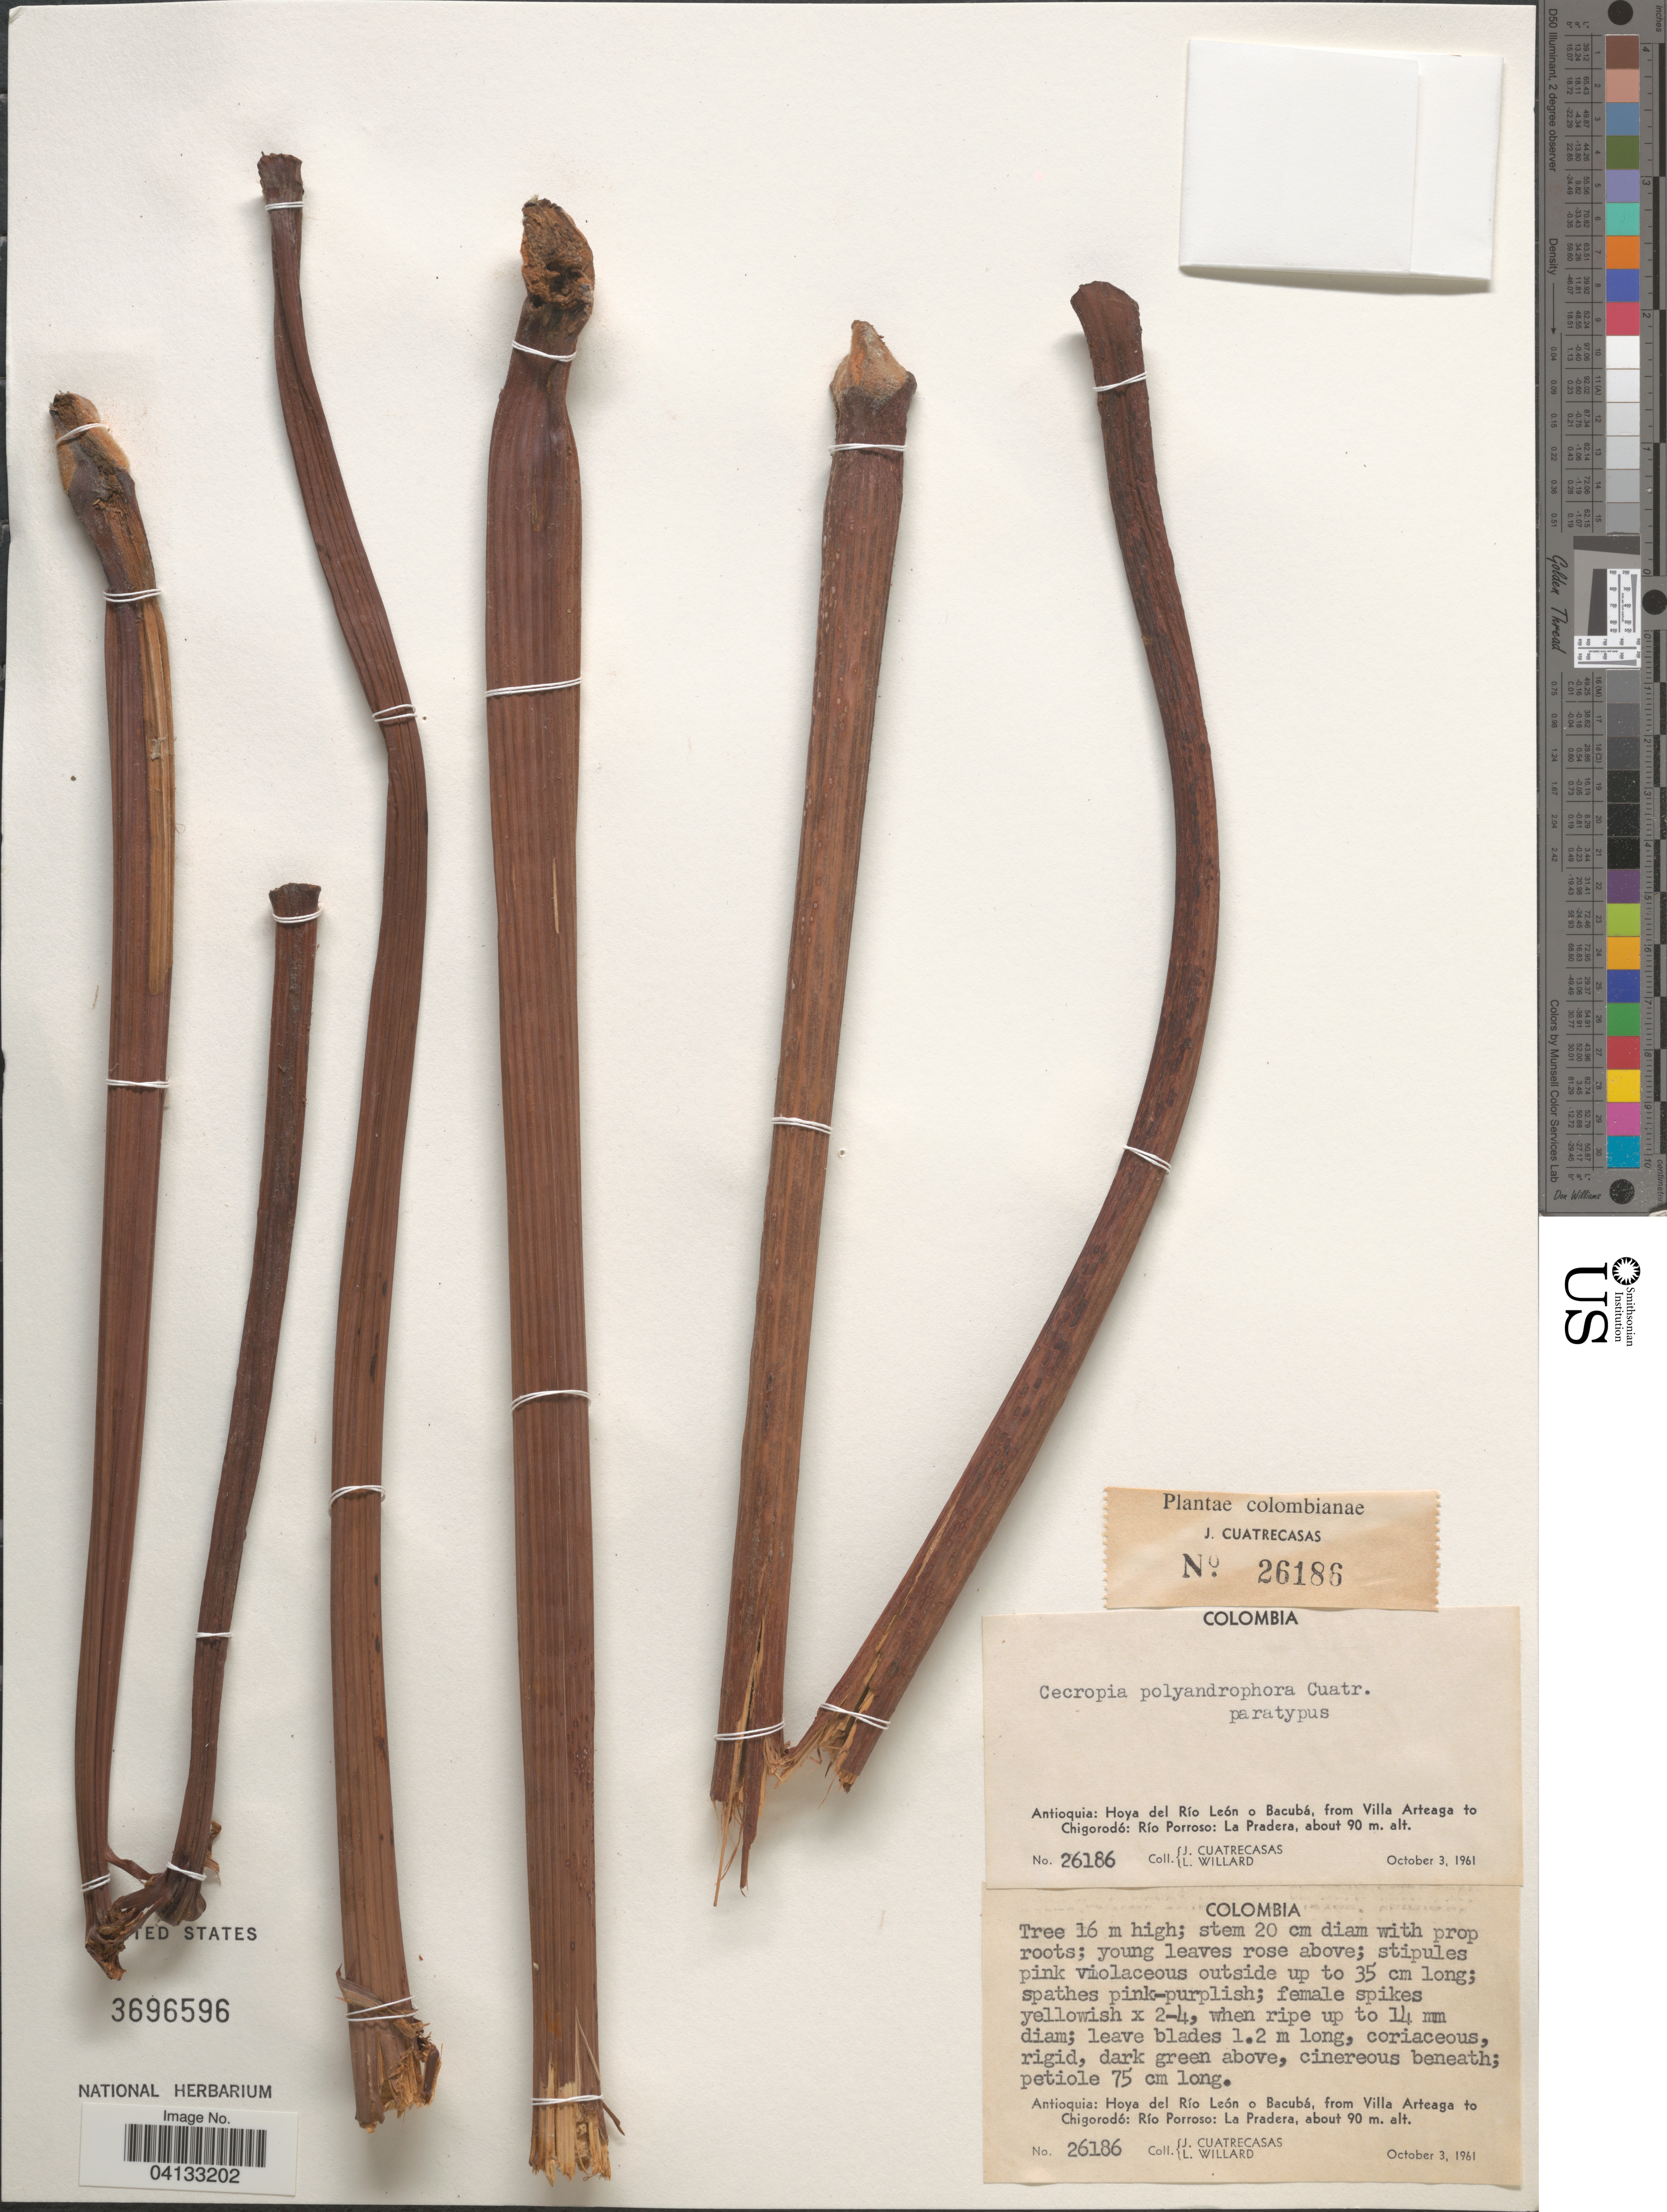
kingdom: Plantae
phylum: Tracheophyta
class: Magnoliopsida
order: Rosales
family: Urticaceae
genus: Cecropia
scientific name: Cecropia polyandrophora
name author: Cuatrec.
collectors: J. Cuatrecasas & L. Willard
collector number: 26186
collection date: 1961-10-03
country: Colombia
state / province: Antioquia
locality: Hoya del Río León o Bacubá, from Villa Arteaga to Chigorodó: Río Porroso: La Pradera.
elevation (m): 90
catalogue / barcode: US 3696596